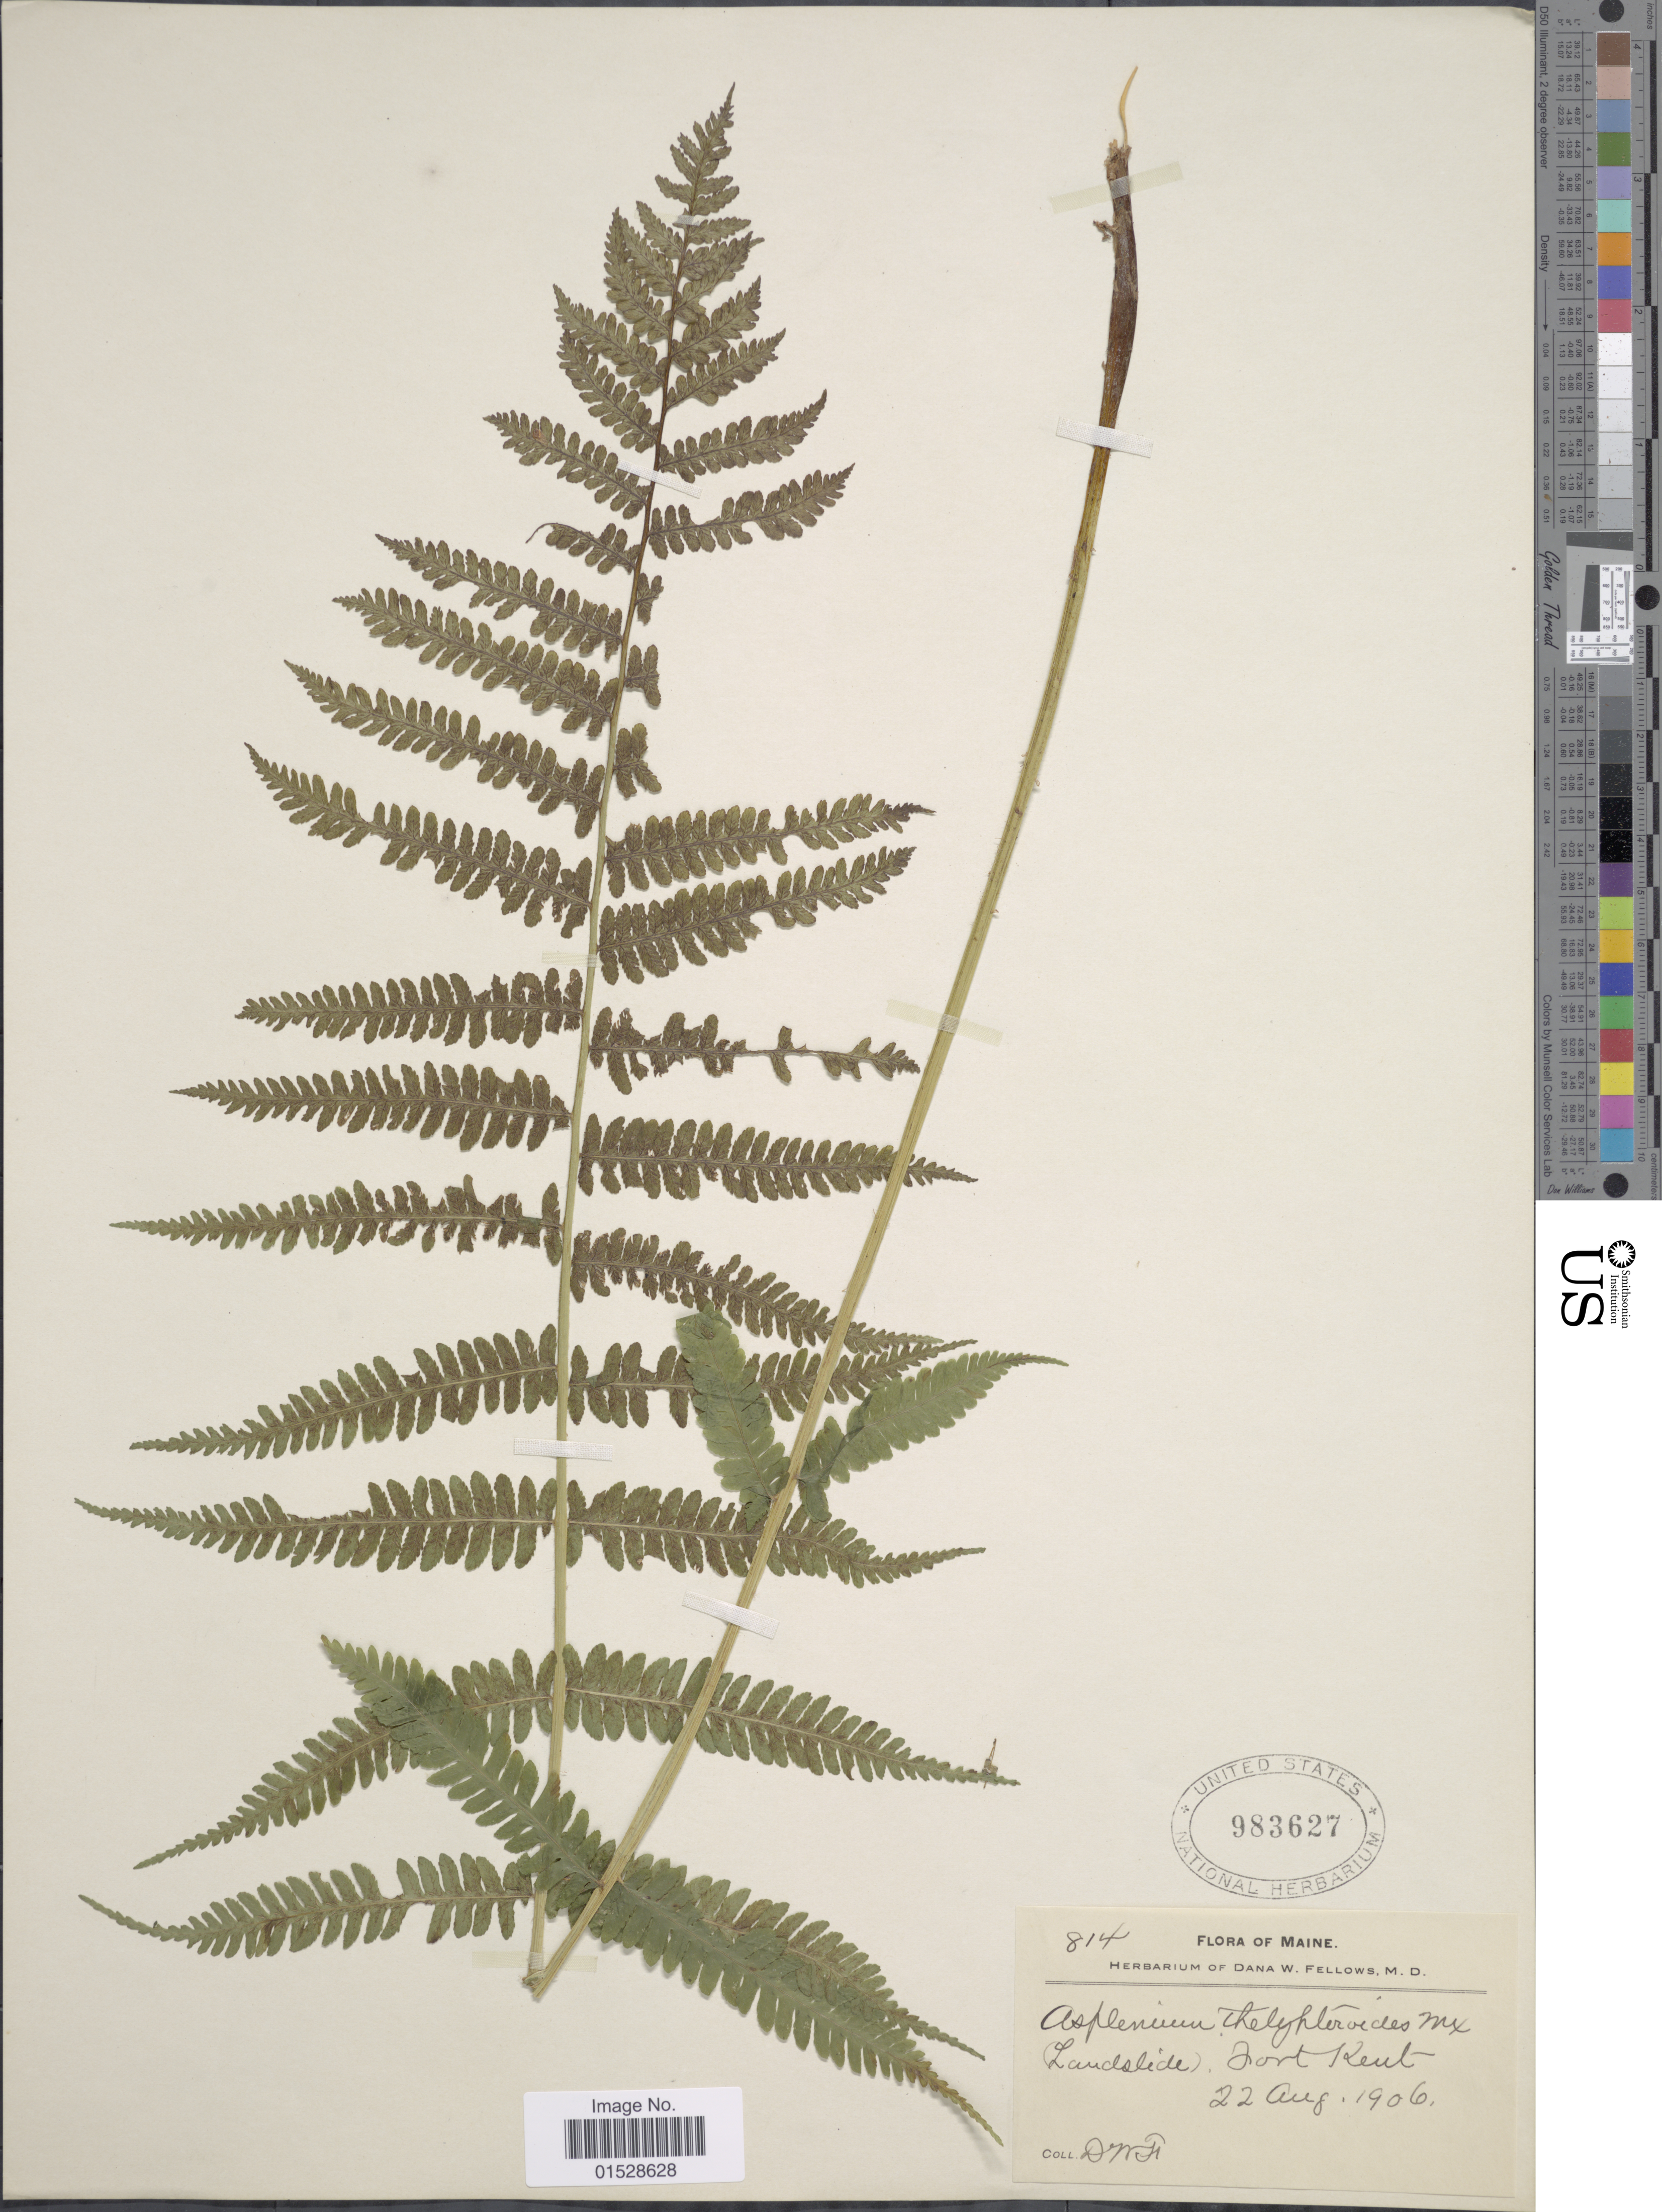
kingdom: Plantae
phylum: Tracheophyta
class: Polypodiopsida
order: Polypodiales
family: Athyriaceae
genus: Deparia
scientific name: Deparia acrostichoides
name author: (Sw.) M. Kato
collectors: D. W. Fellows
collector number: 814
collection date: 1906-08-22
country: United States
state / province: Maine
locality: (Landslide), Fort Kent [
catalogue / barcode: US 983627